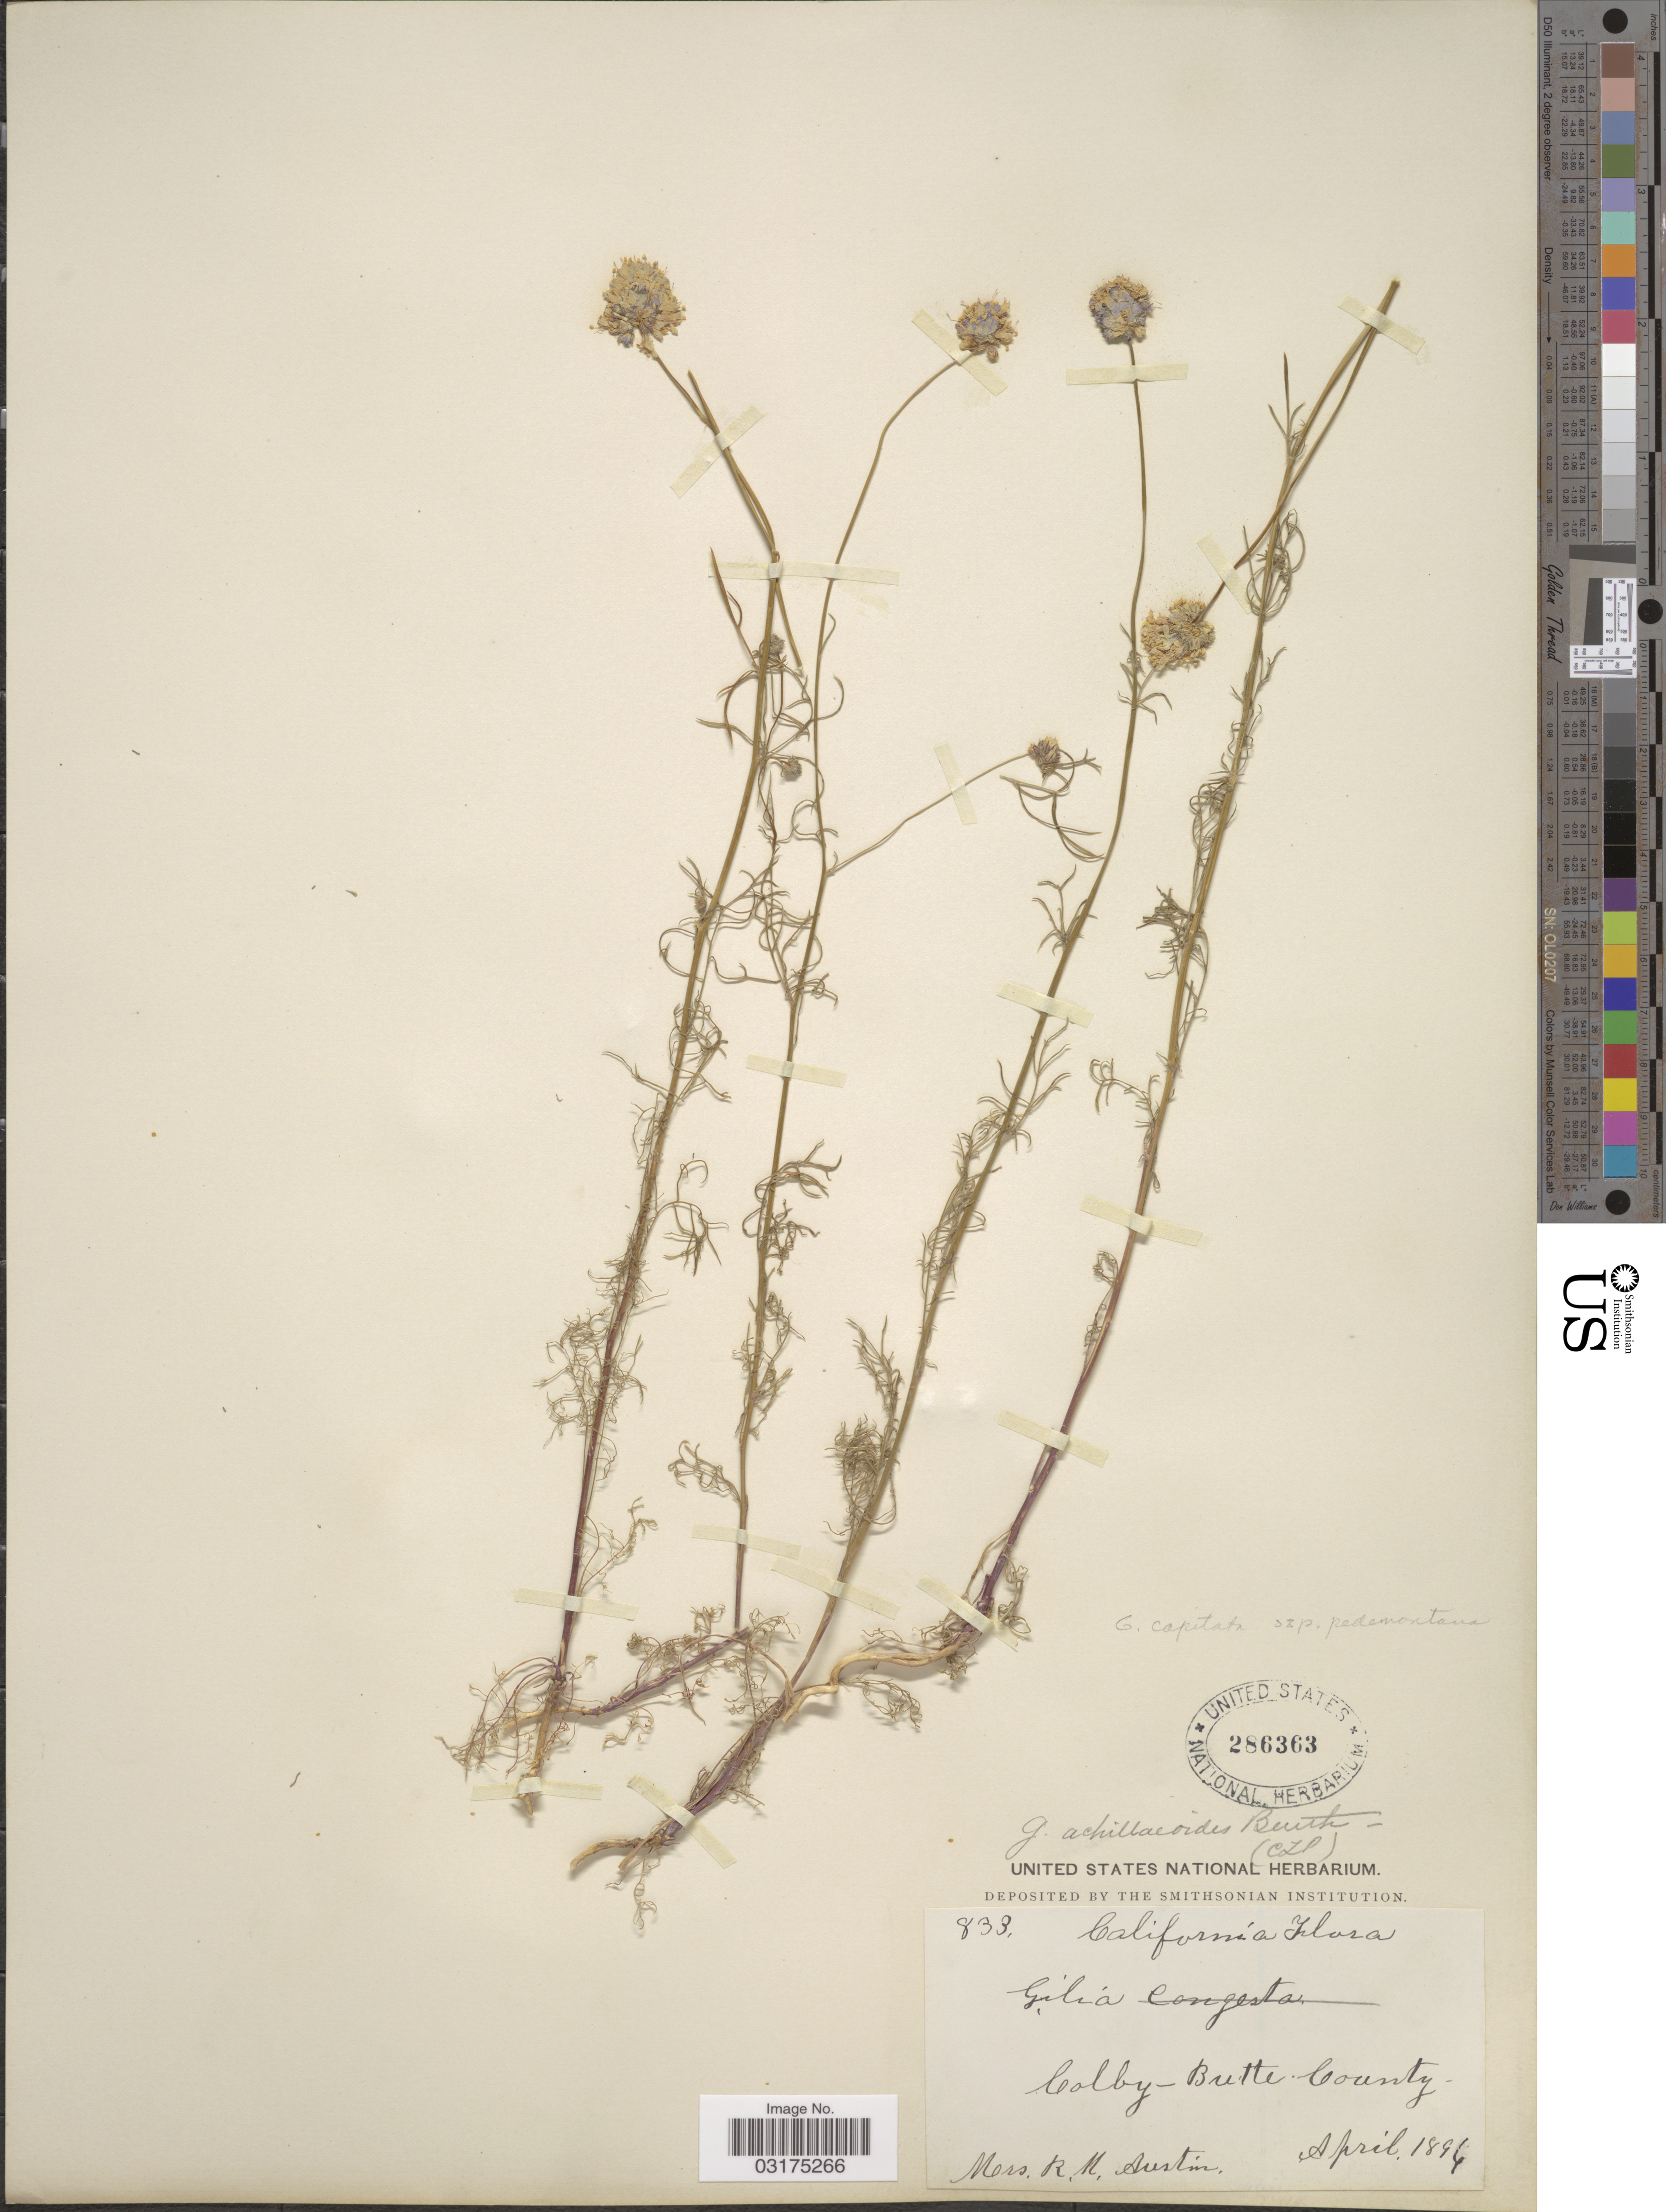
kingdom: Plantae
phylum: Tracheophyta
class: Magnoliopsida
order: Ericales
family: Polemoniaceae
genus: Gilia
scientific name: Gilia capitata subsp. pedemontana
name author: V.E. Grant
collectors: R. Austin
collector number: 833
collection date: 1894-04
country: United States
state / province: California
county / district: Butte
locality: Colby-Butte County.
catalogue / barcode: US 286363